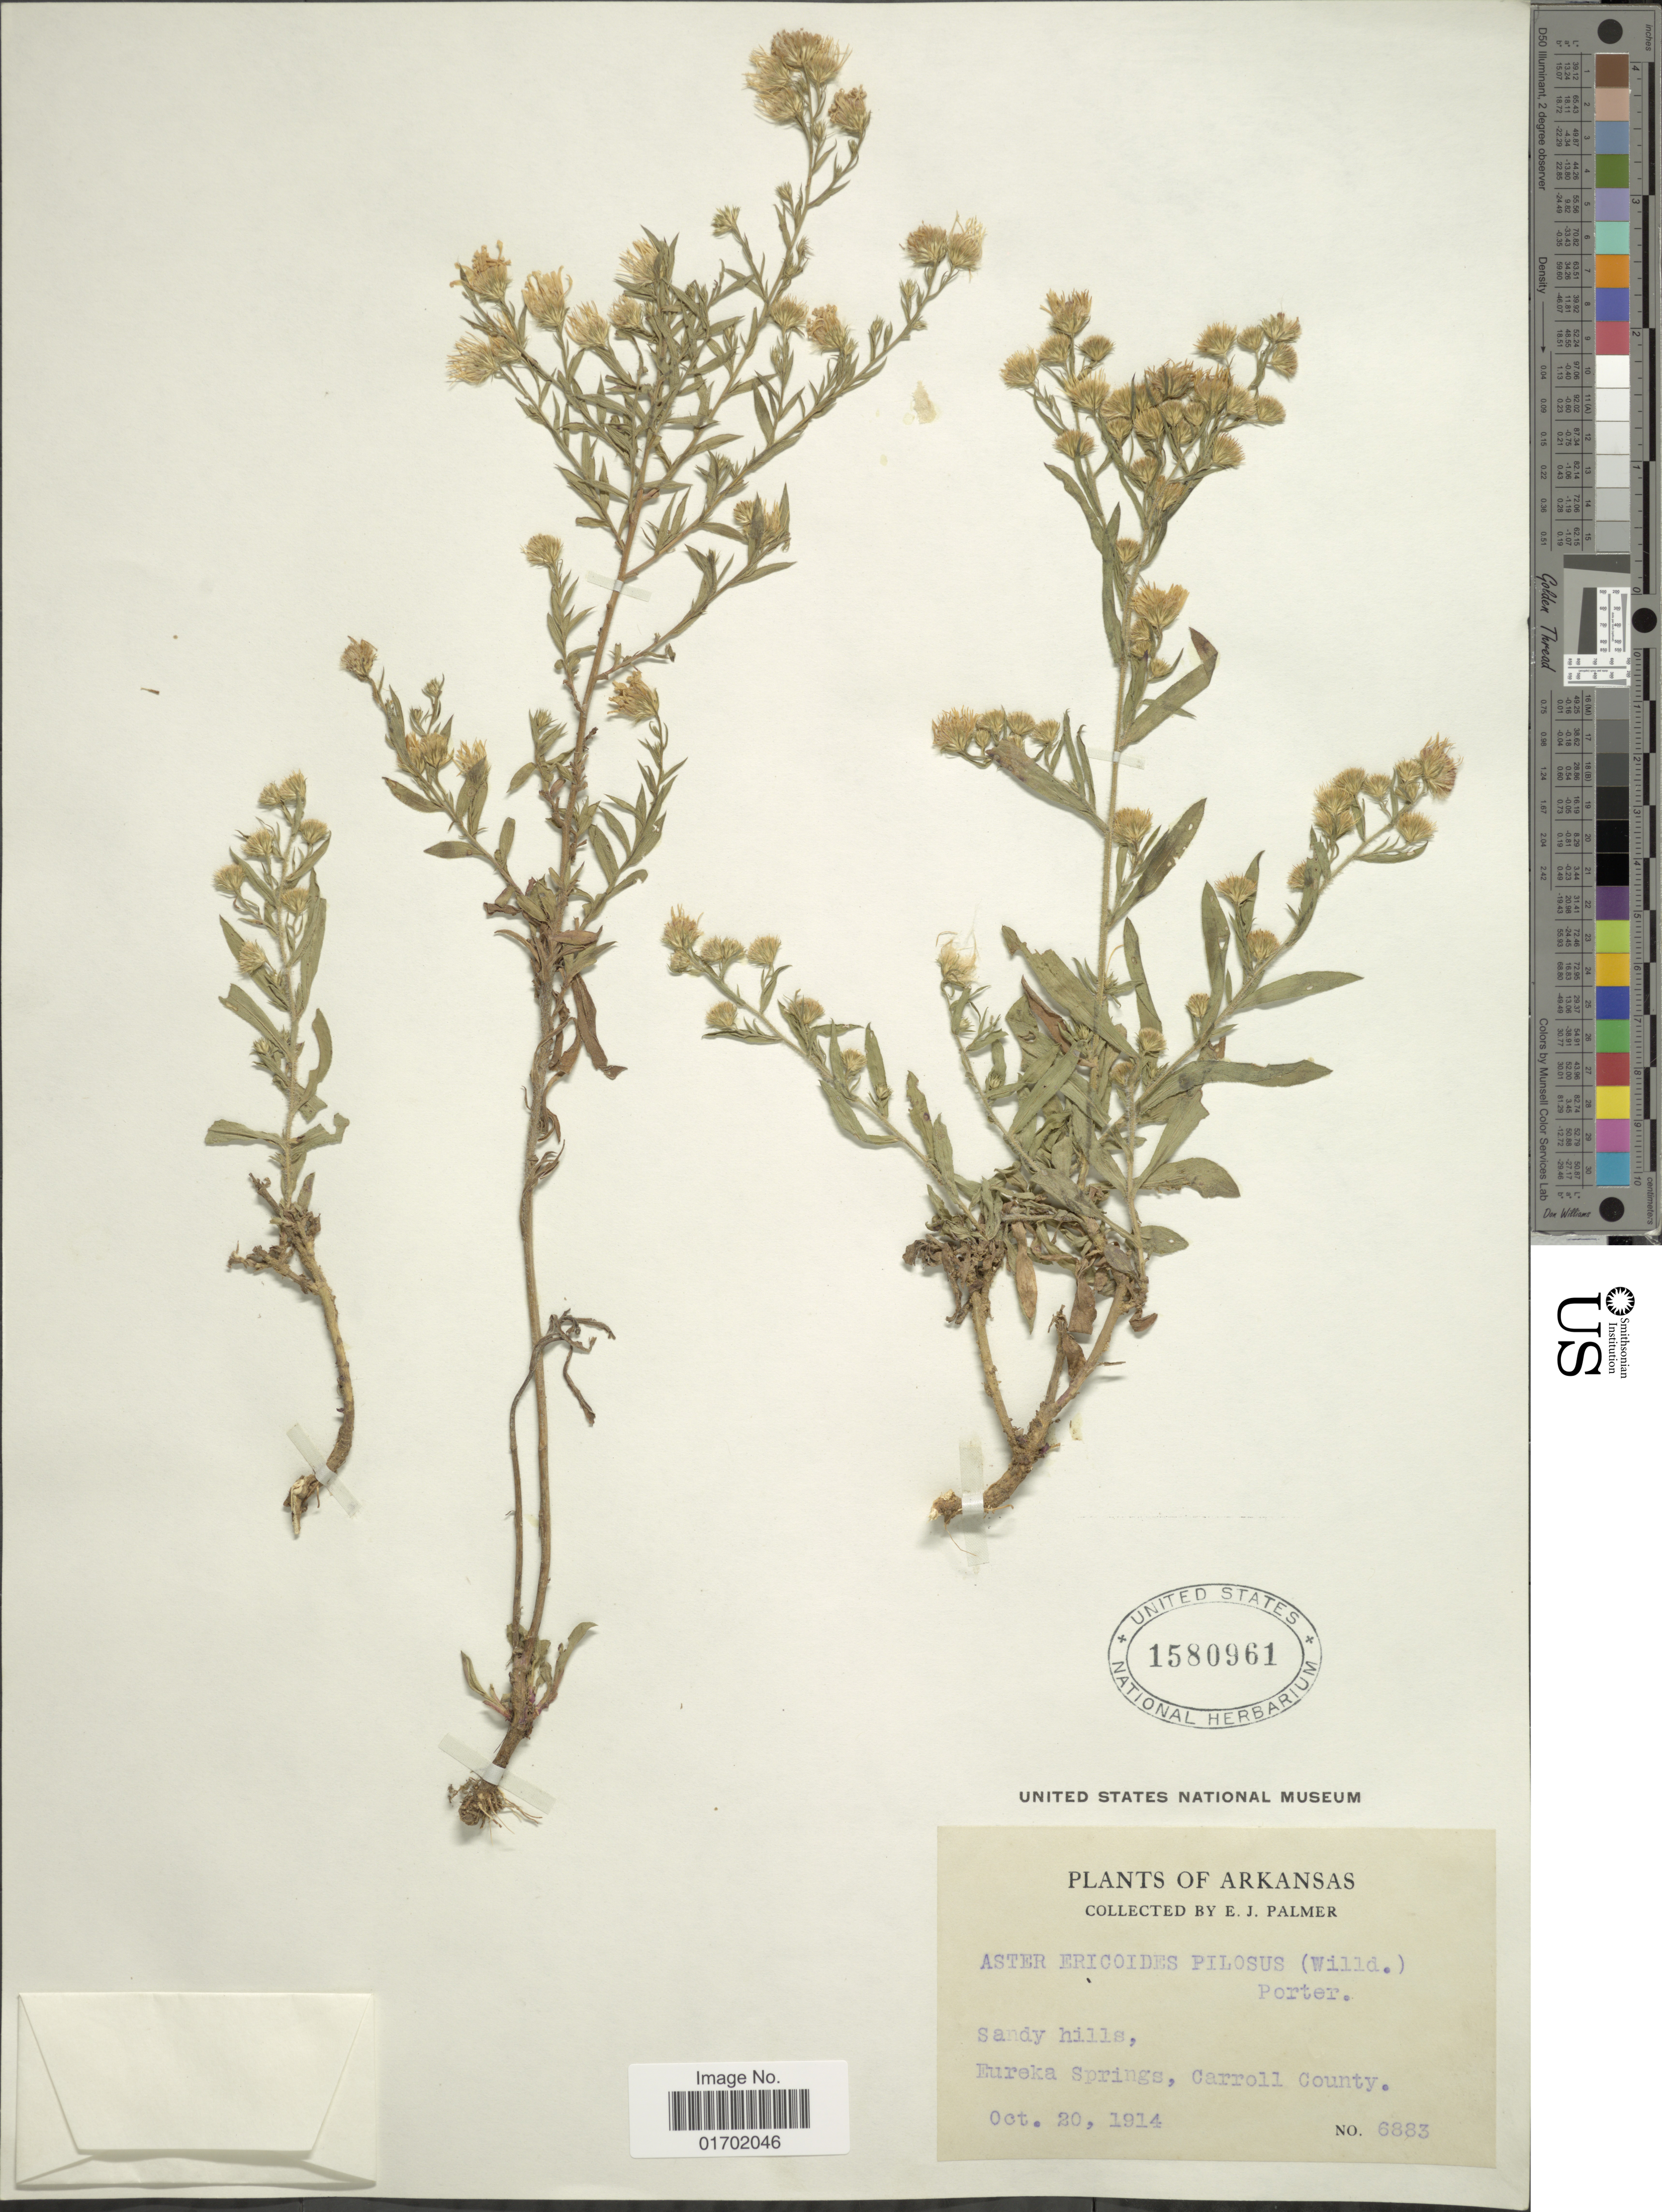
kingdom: Plantae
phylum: Tracheophyta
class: Magnoliopsida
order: Asterales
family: Asteraceae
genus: Symphyotrichum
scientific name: Symphyotrichum pilosum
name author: (Willd.) G.L. Nesom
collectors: E. J. Palmer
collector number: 6883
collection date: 1914-10-20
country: United States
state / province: Arkansas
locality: Eureka Springs, Carroll County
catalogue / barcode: US 1580961